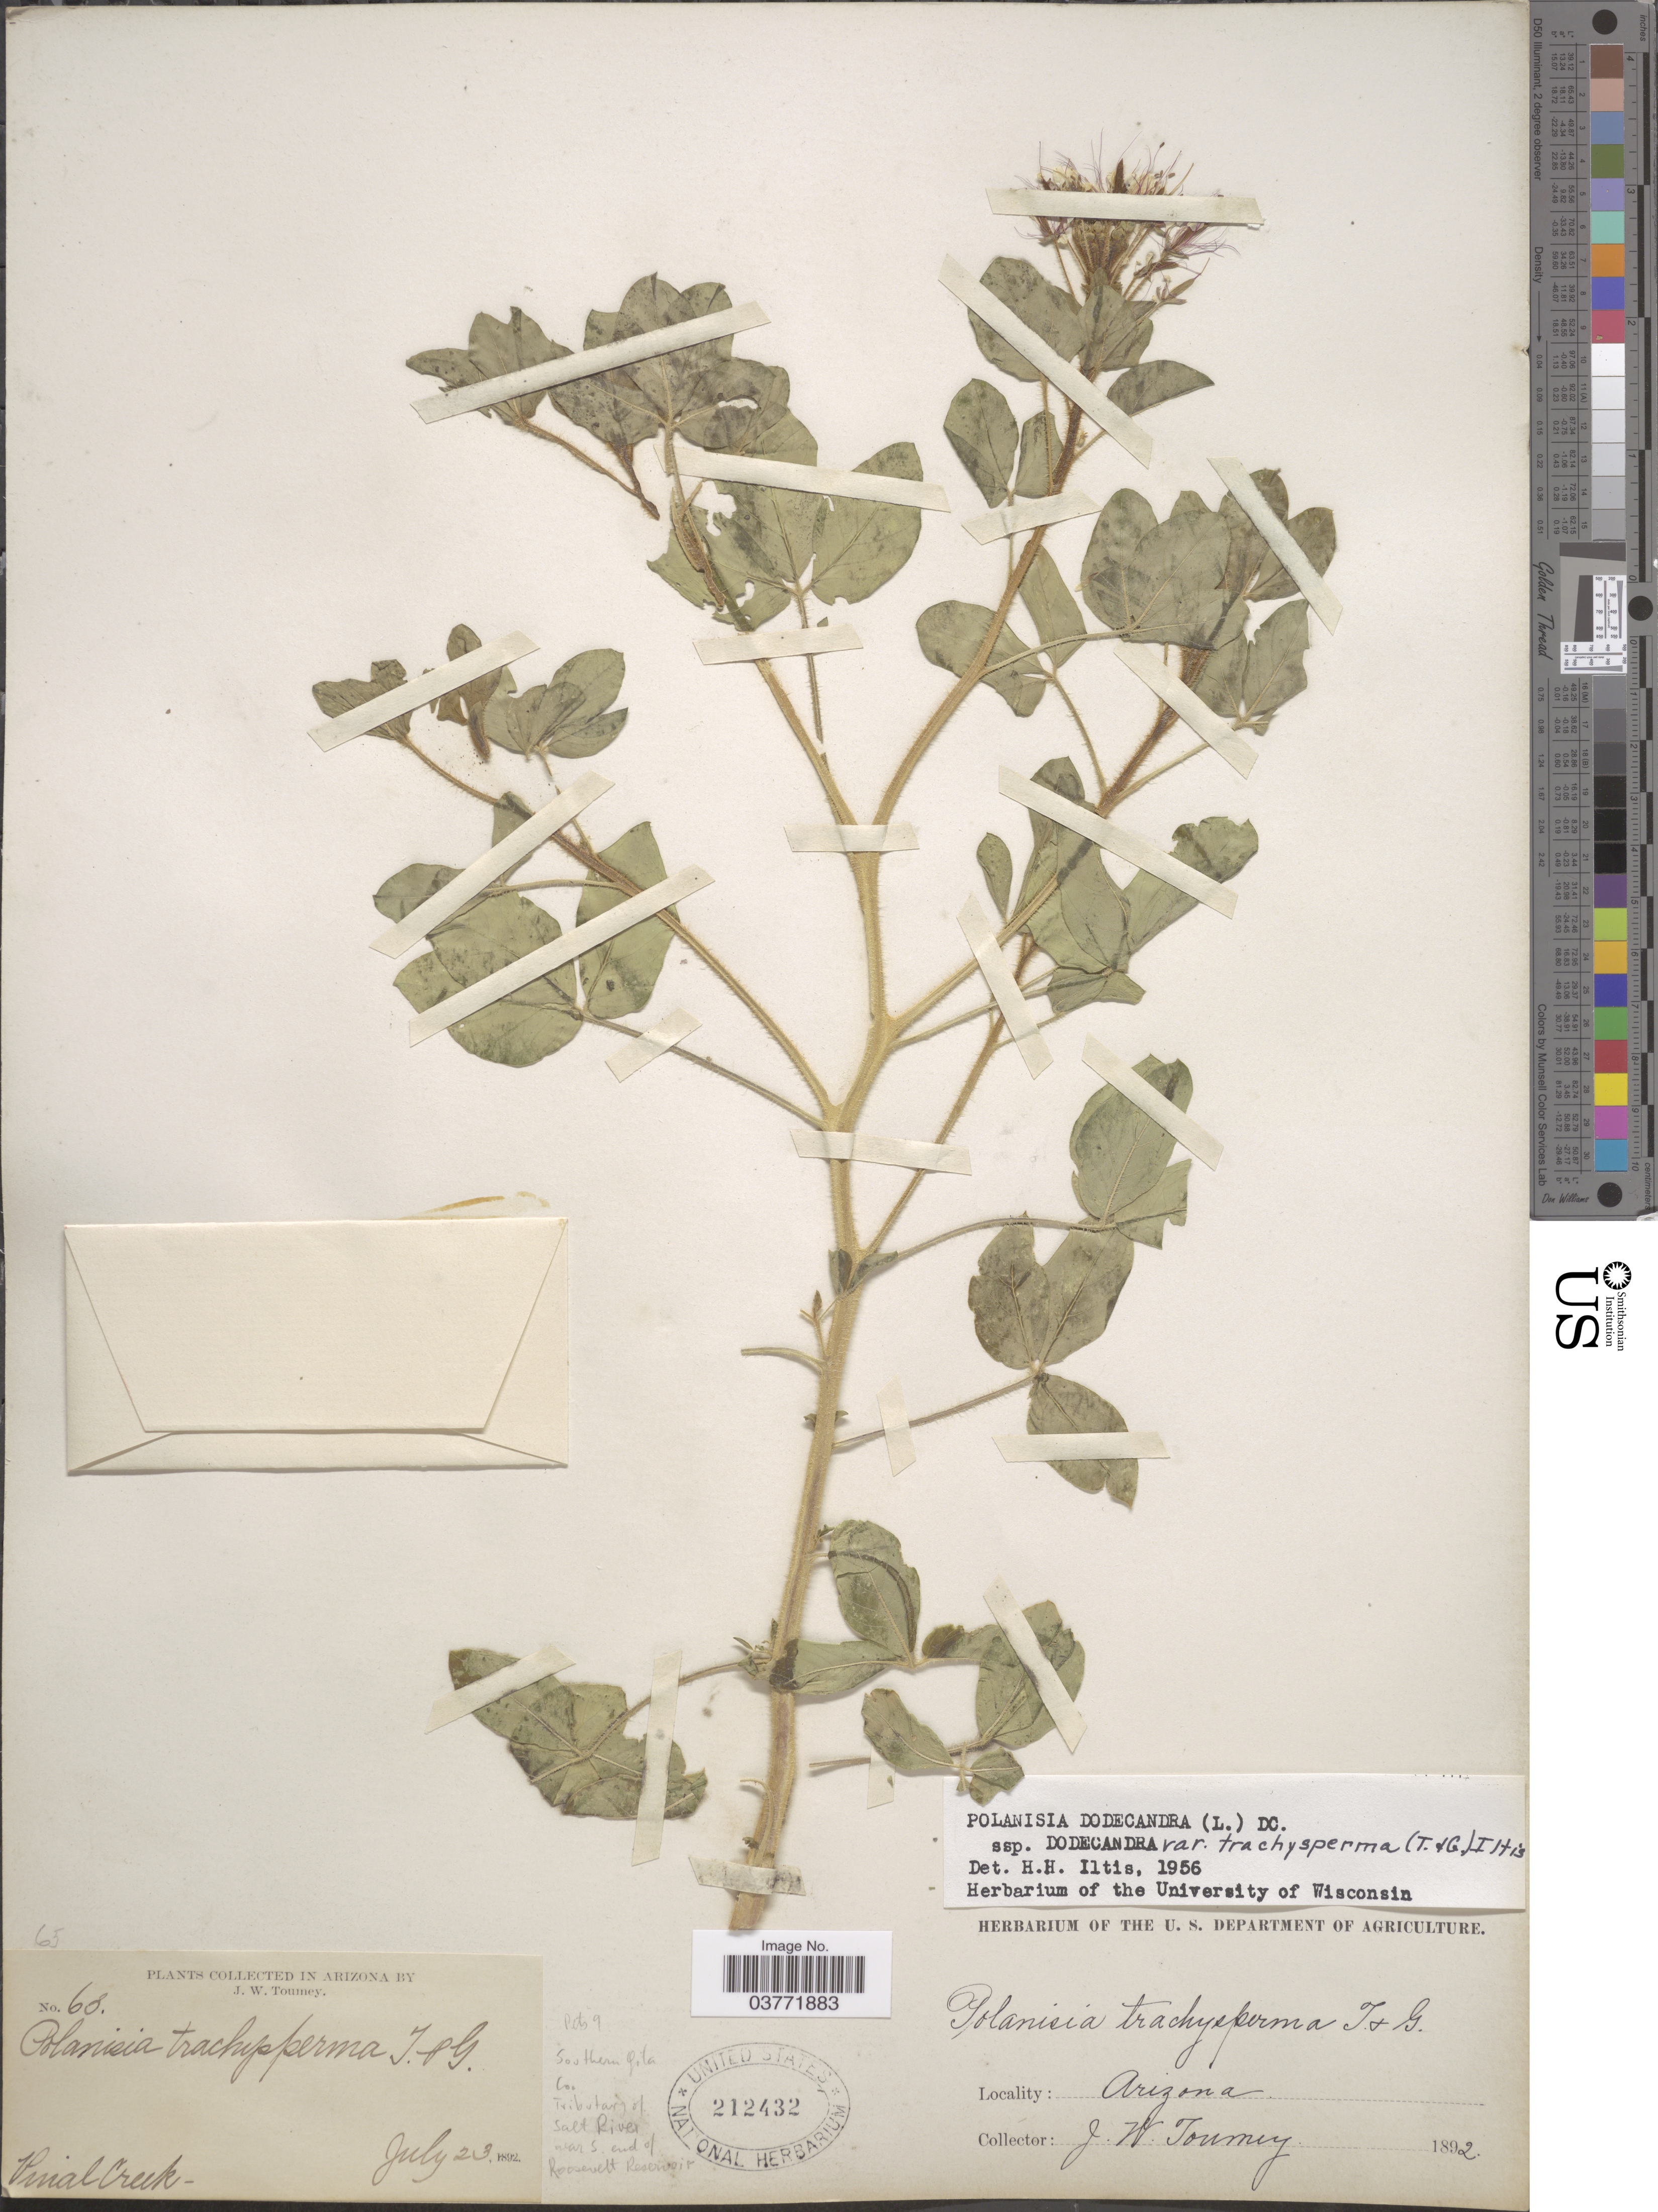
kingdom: Plantae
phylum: Tracheophyta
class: Magnoliopsida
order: Brassicales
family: Cleomaceae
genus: Polanisia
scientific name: Polanisia trachysperma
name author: Torr. & A. Gray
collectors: J. W. Toumey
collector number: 63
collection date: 1892-07-23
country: United States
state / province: Arizona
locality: Pinal Creek. Southern Gila Co. Tributary of Salt River near S. end of Roosevelt Reservoir.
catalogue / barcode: US 212432